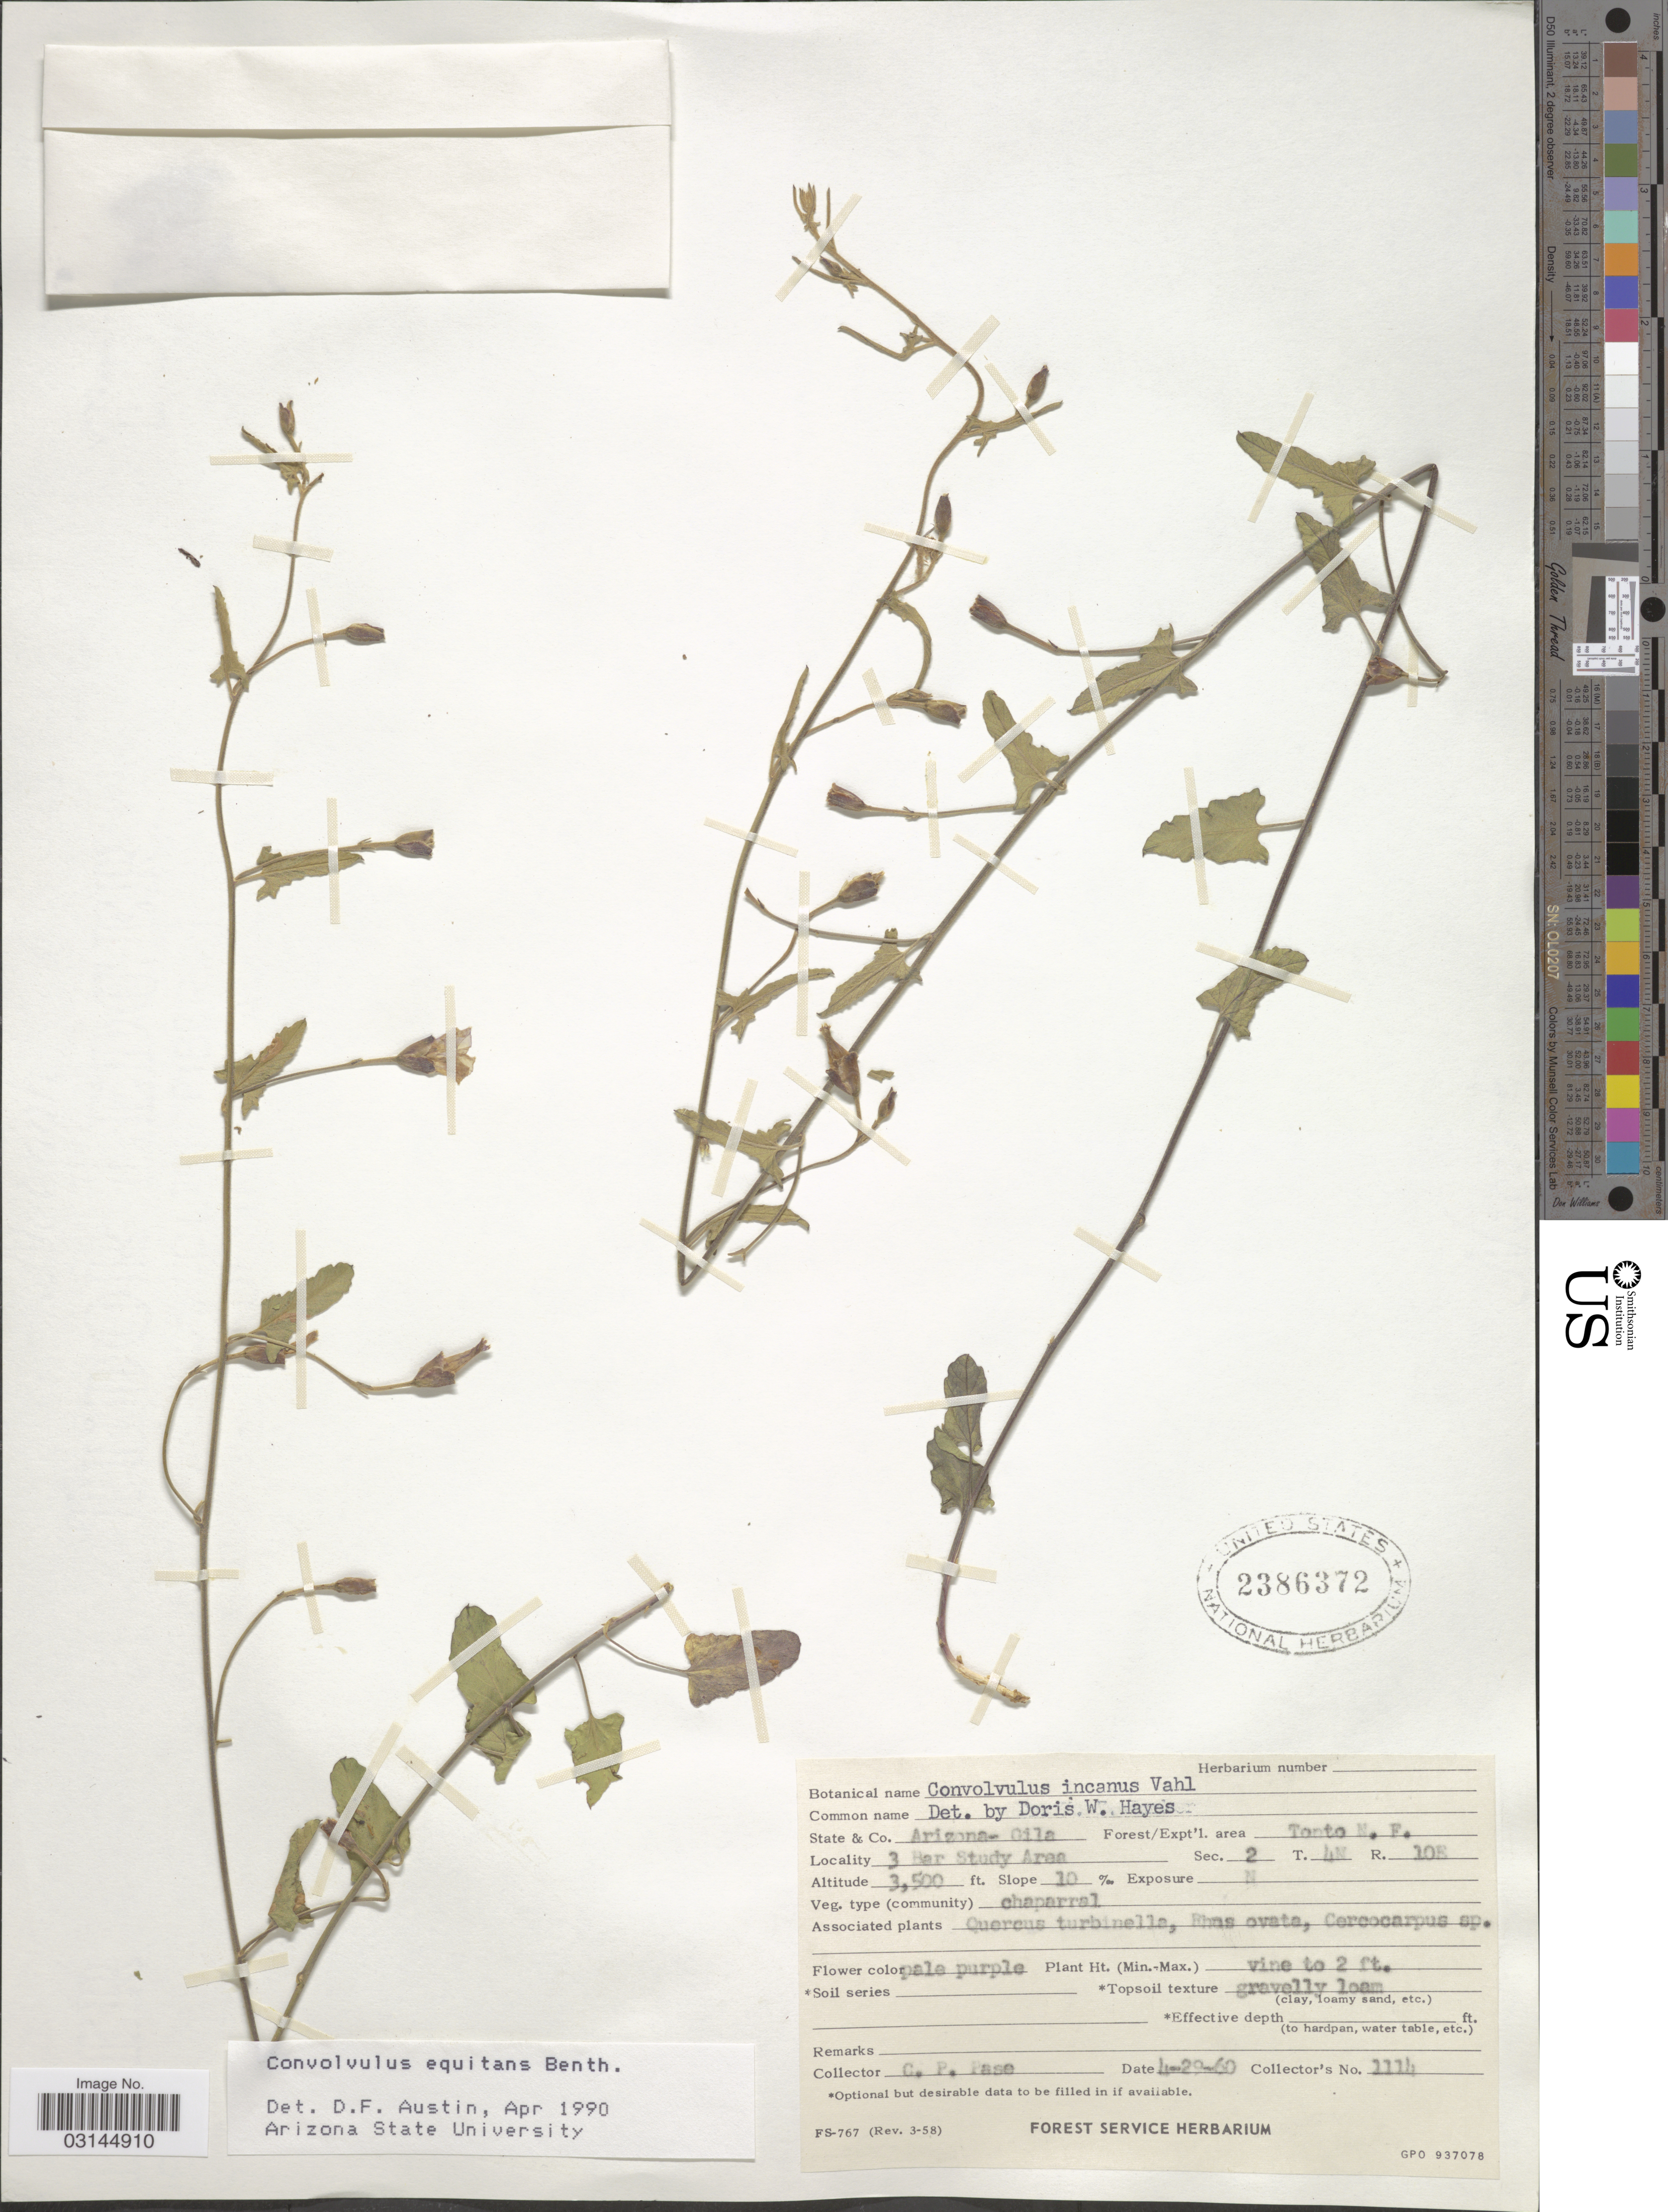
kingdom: Plantae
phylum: Tracheophyta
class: Magnoliopsida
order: Solanales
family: Convolvulaceae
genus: Convolvulus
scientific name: Convolvulus equitans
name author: Benth.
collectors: C. P. Pase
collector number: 1114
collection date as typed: Transcribed d/m/y: 29/4/60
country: United States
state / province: Arizona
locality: Gila Co., Tonto N.F., 3 Bar Study Area, Sec. 2 T4N, R10E.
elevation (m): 1067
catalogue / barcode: US 2386372